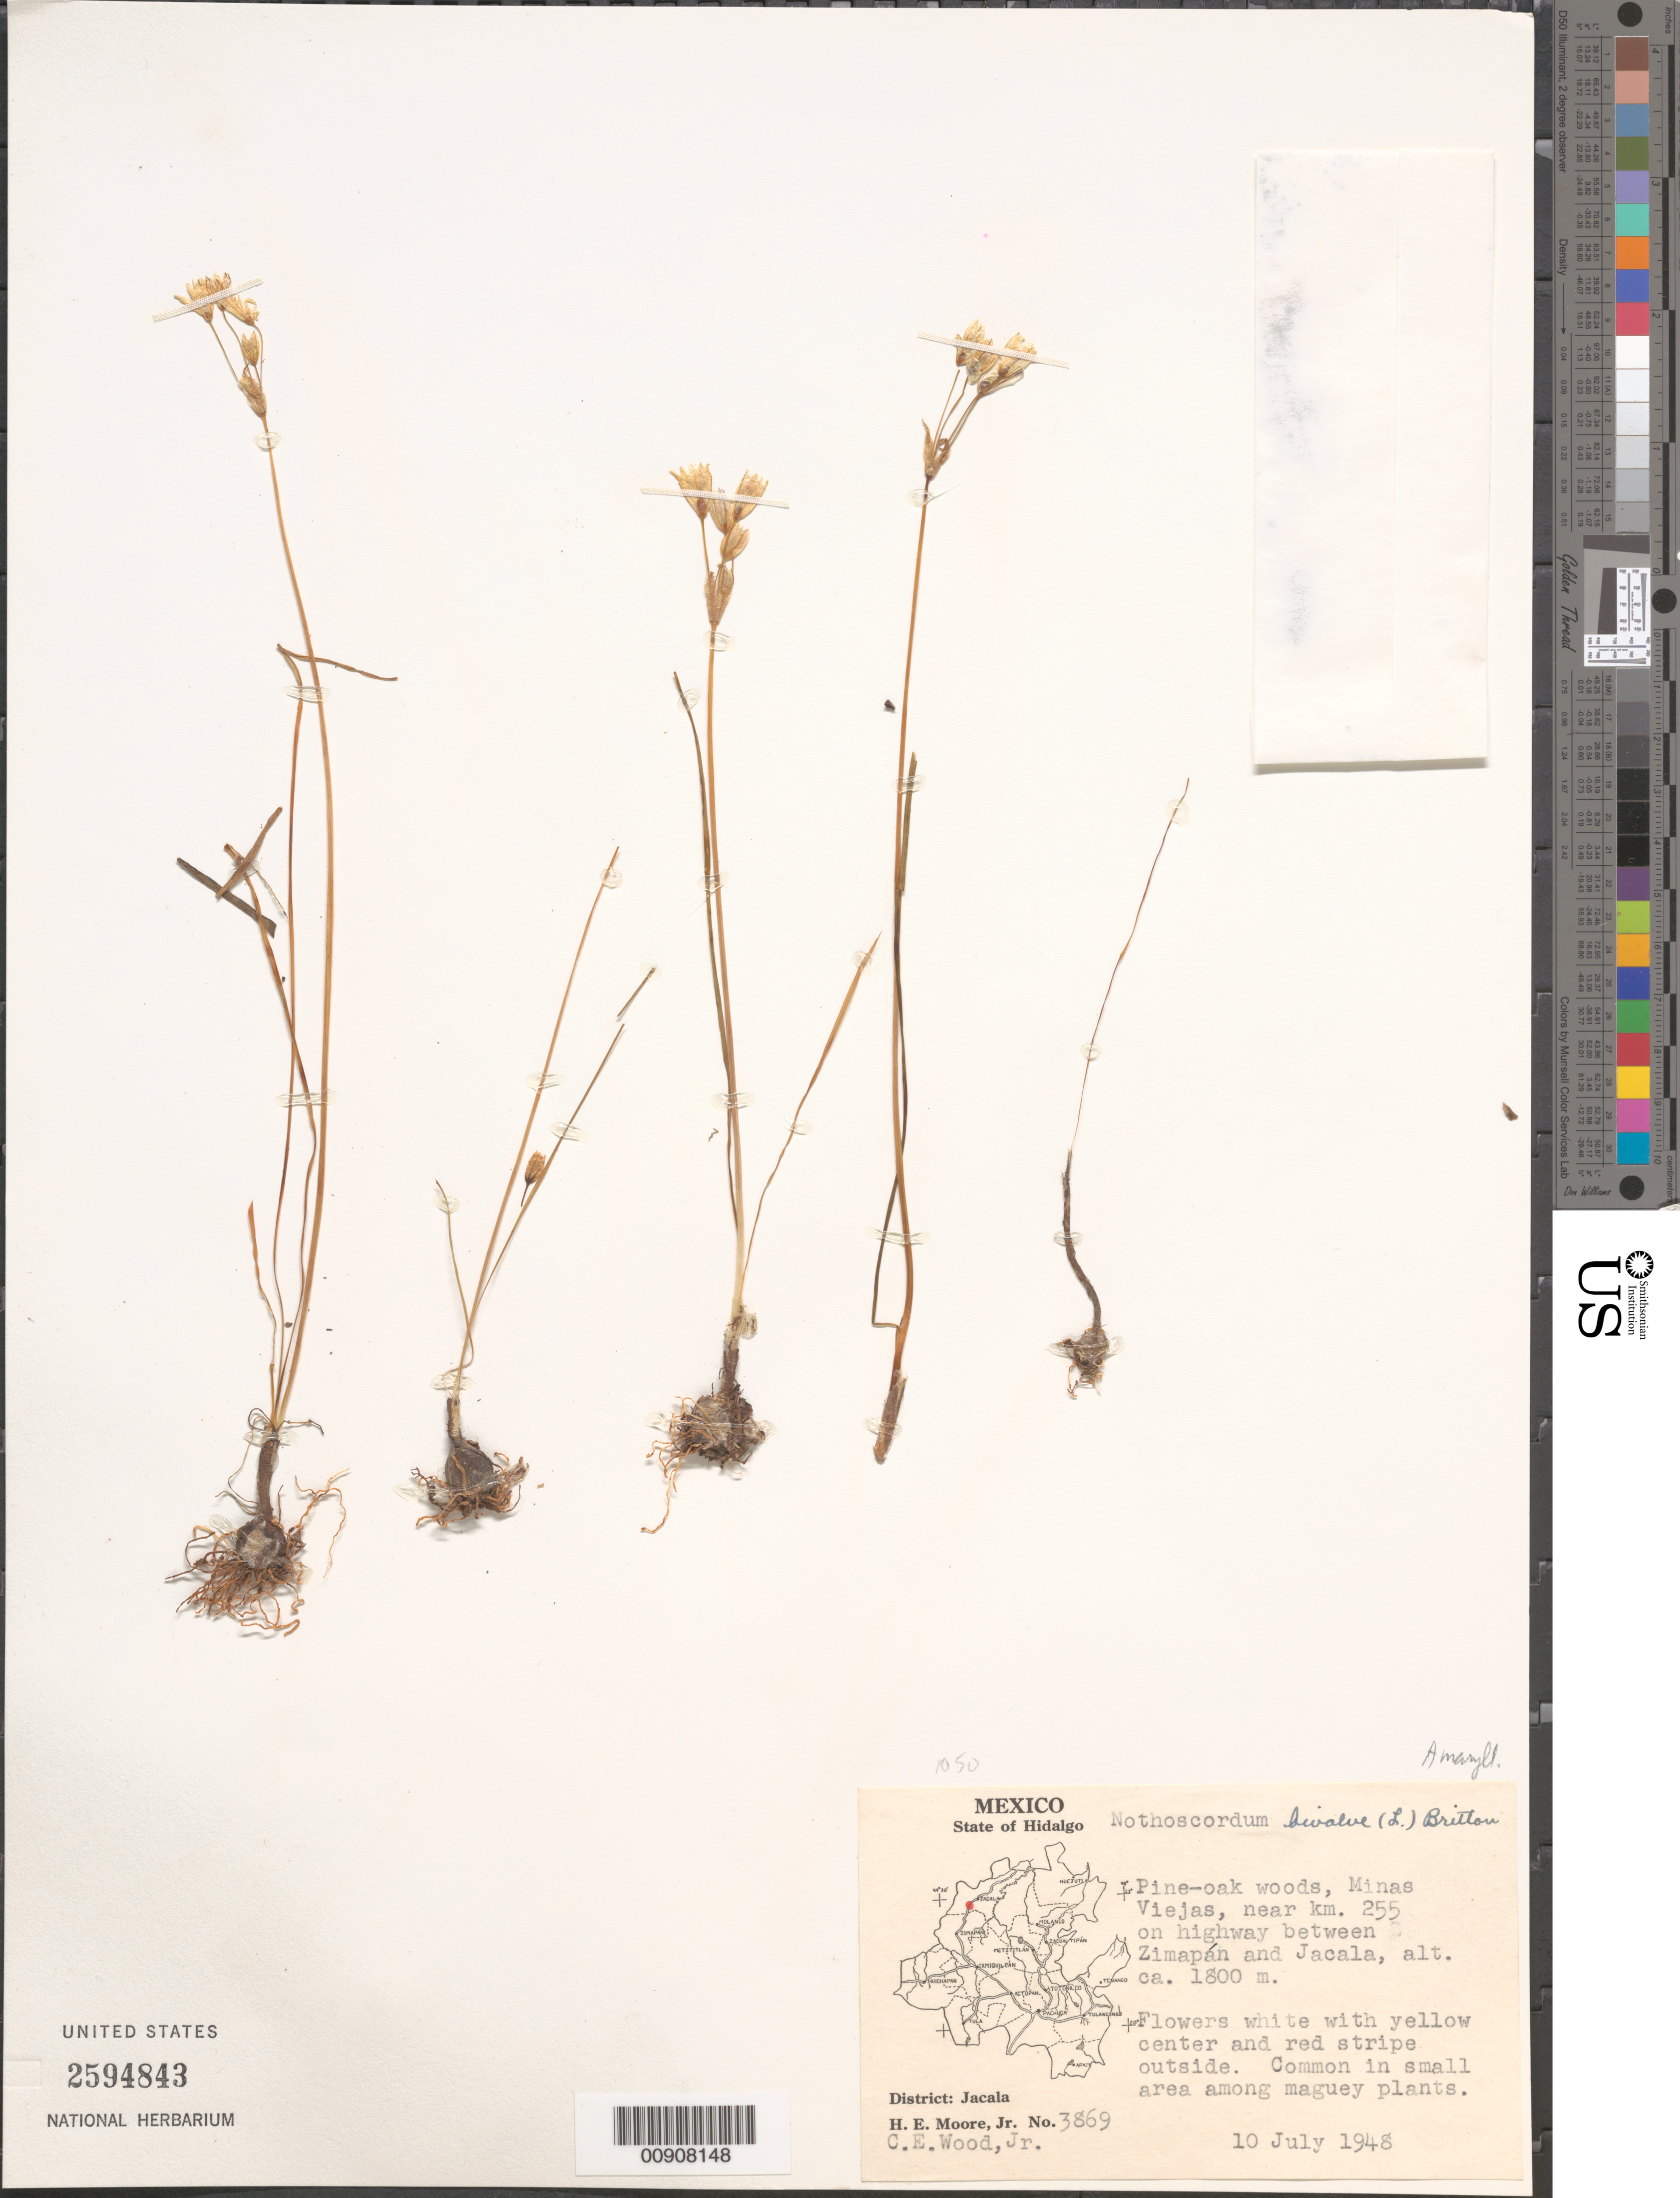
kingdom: Plantae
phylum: Tracheophyta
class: Liliopsida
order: Asparagales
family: Amaryllidaceae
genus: Nothoscordum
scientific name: Nothoscordum bivalve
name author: (L.) Britton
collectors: H. E. Moore & C. Wood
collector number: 3869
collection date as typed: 10 Jul 1948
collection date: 1948-07-10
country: Mexico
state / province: Hidalgo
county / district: Jacala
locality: Minas Viejasm near km. 255 on highway between Zimapán and Jacala, District Jacala, State of Hidalgo.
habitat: Pine-oak woods. Common in small area among maguey plants.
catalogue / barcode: US 2594843